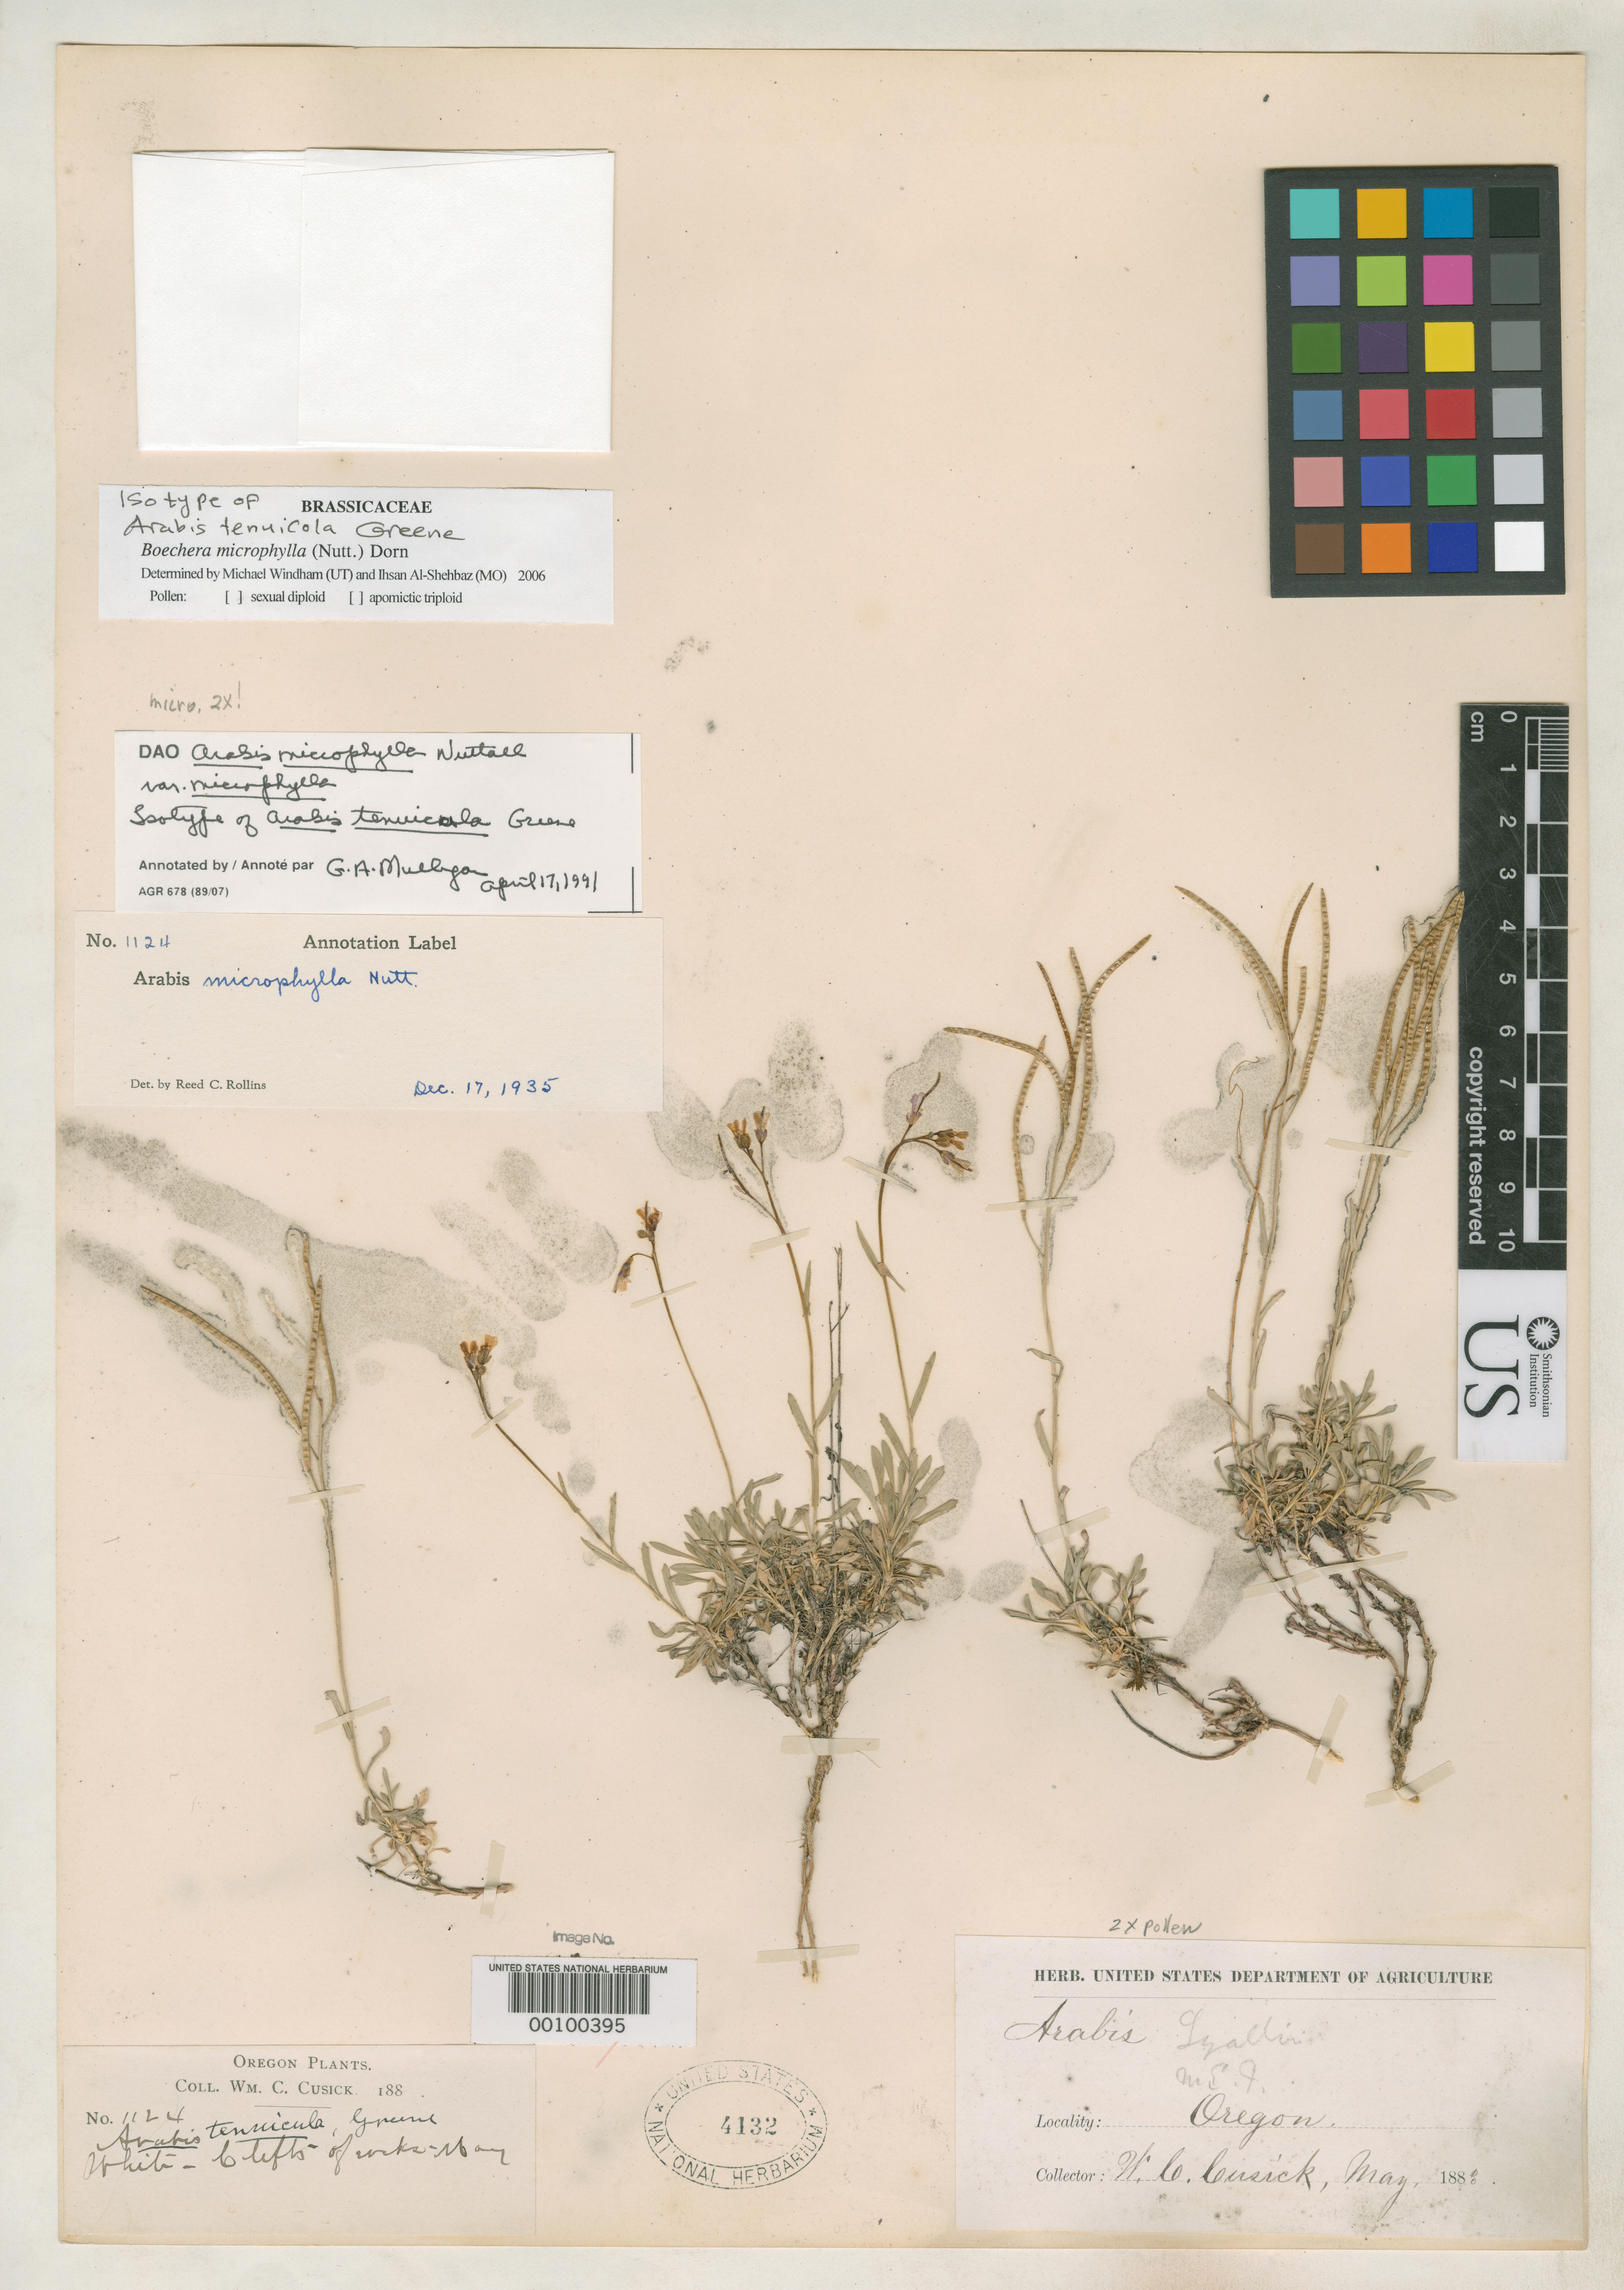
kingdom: Plantae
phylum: Tracheophyta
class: Magnoliopsida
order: Brassicales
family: Brassicaceae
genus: Arabis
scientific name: Arabis tenuicula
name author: Greene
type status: Isotype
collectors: W. C. Cusick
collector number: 1124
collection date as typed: May 1888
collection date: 1888-05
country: United States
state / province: Oregon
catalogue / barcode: US 4132